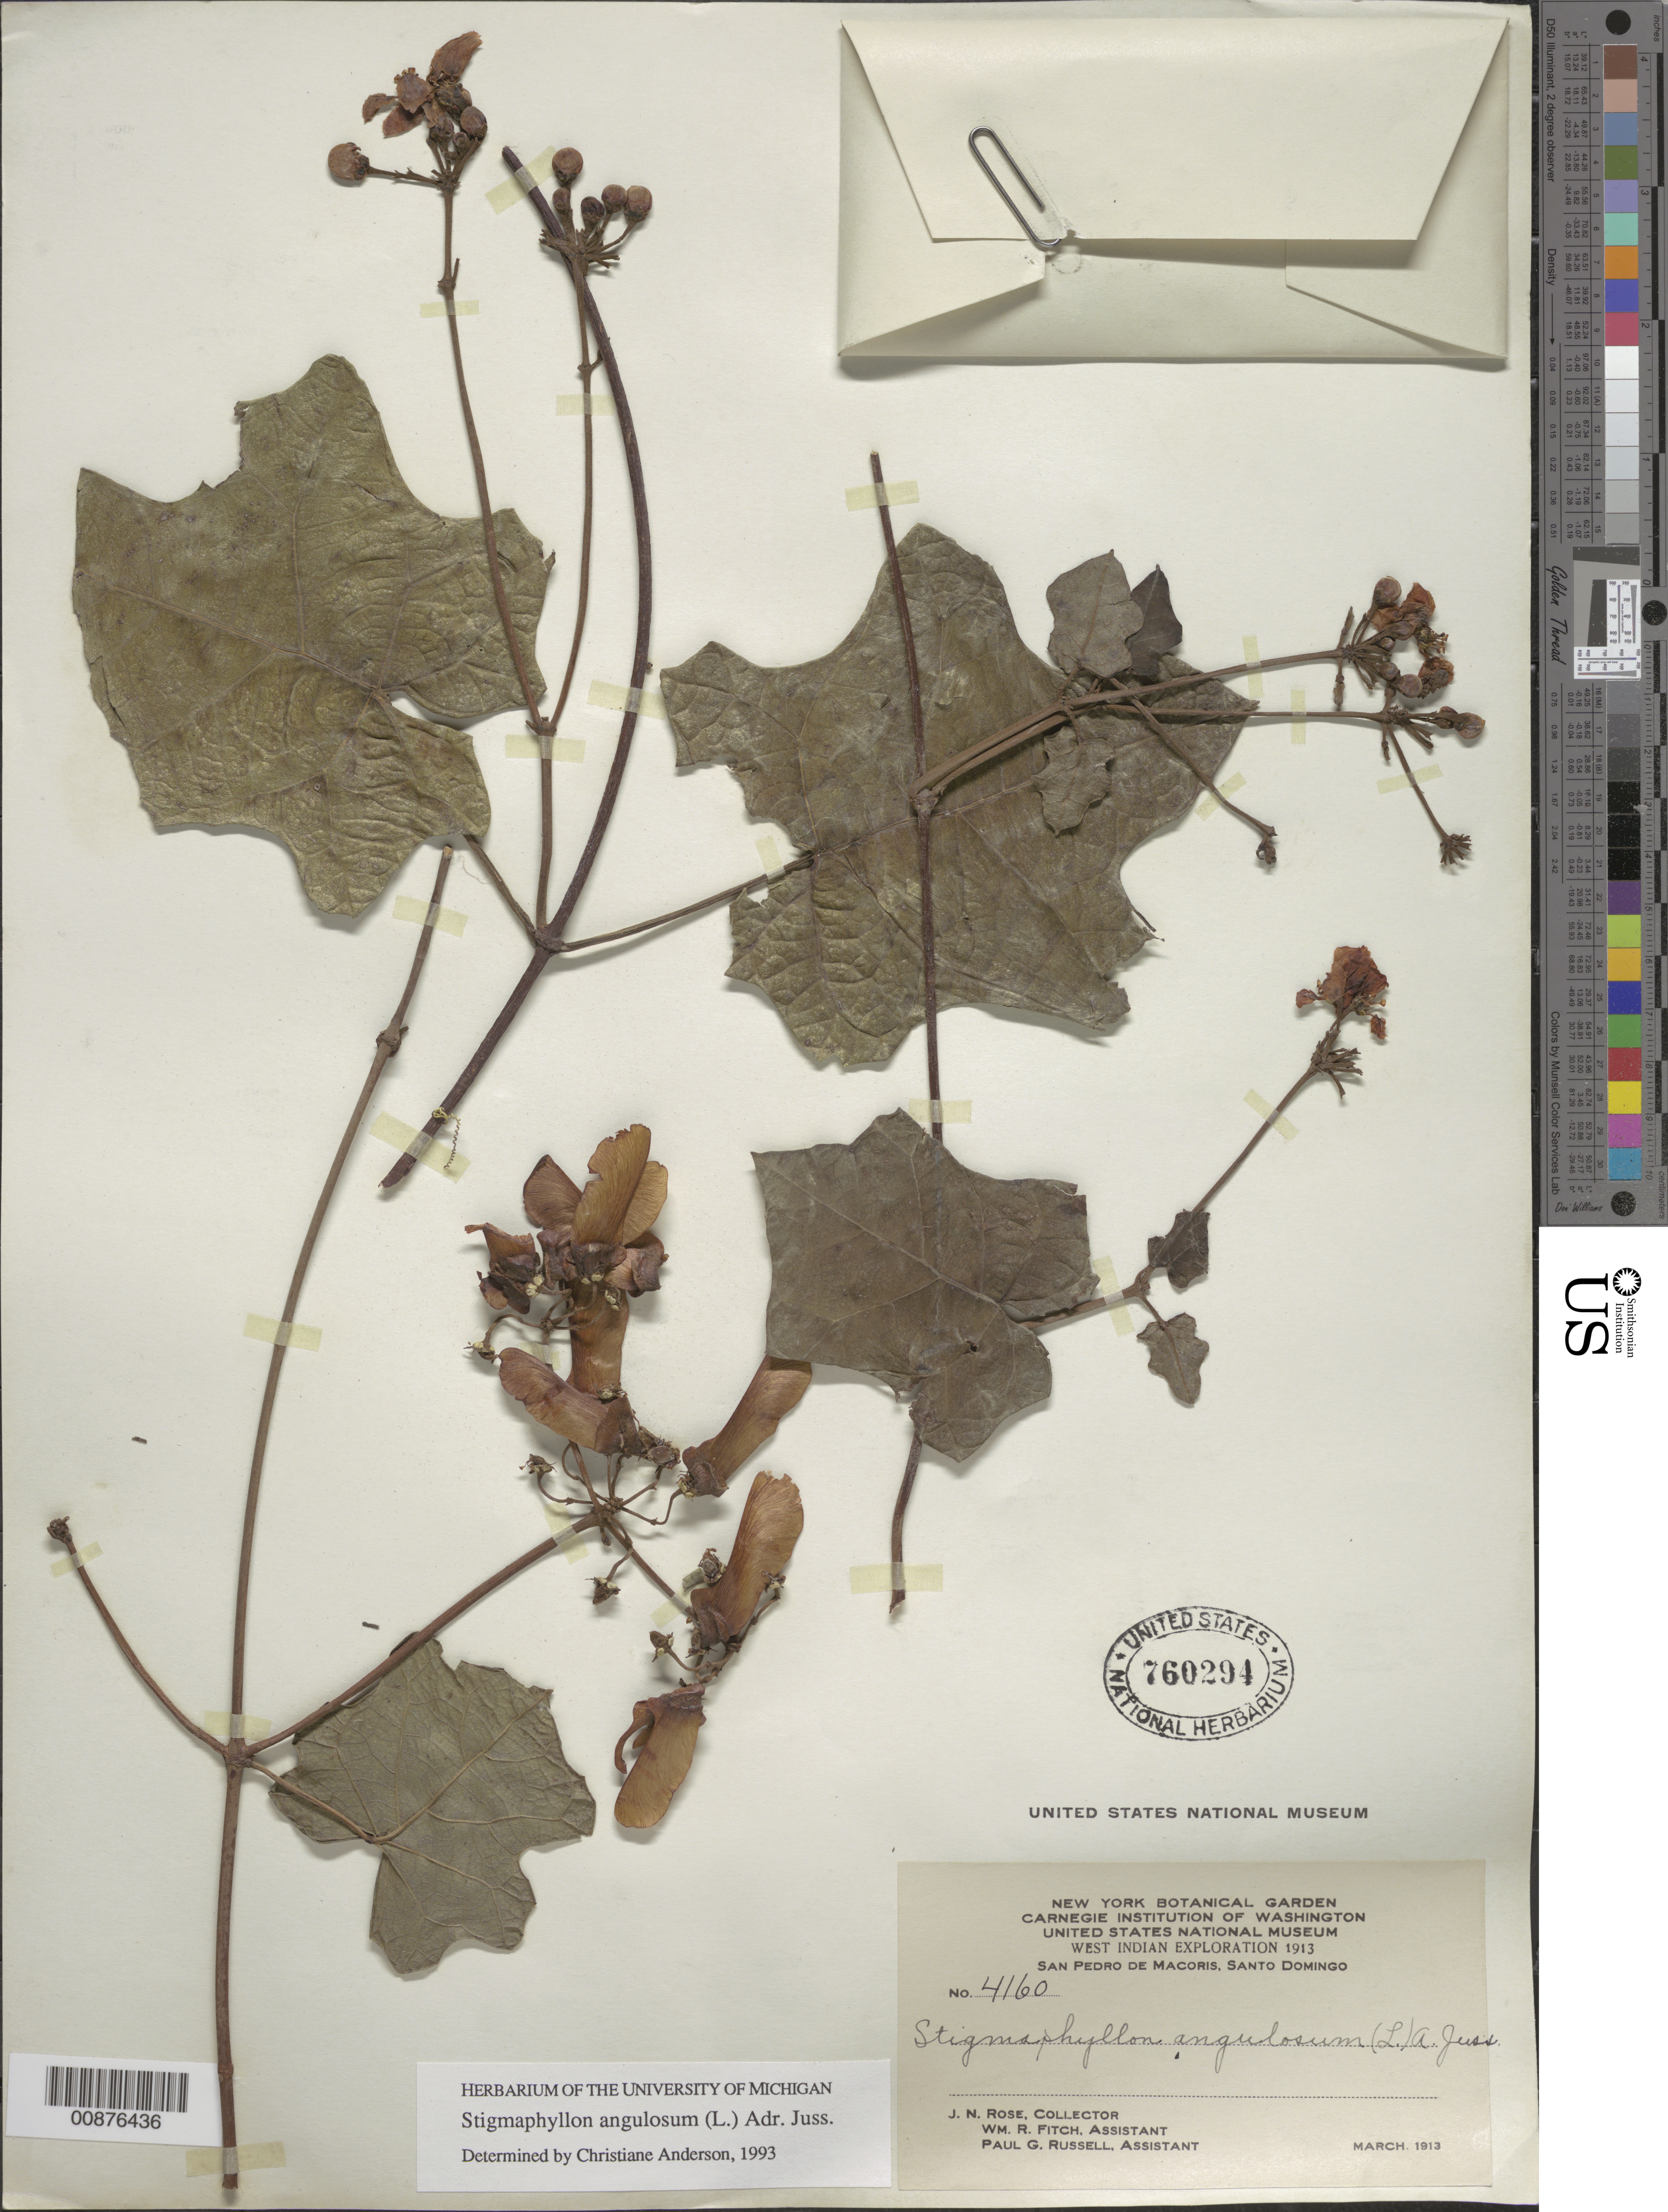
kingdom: Plantae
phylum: Tracheophyta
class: Magnoliopsida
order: Malpighiales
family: Malpighiaceae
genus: Stigmaphyllon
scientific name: Stigmaphyllon angulosum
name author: (L.) A. Juss.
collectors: J. N. Rose, W. R. Fitch & P. G. Russell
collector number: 4160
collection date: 1913-03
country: Dominican Republic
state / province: San Pedro de Macorís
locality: San Pedro de Macoris, Santo Domingo.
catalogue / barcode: US 760294